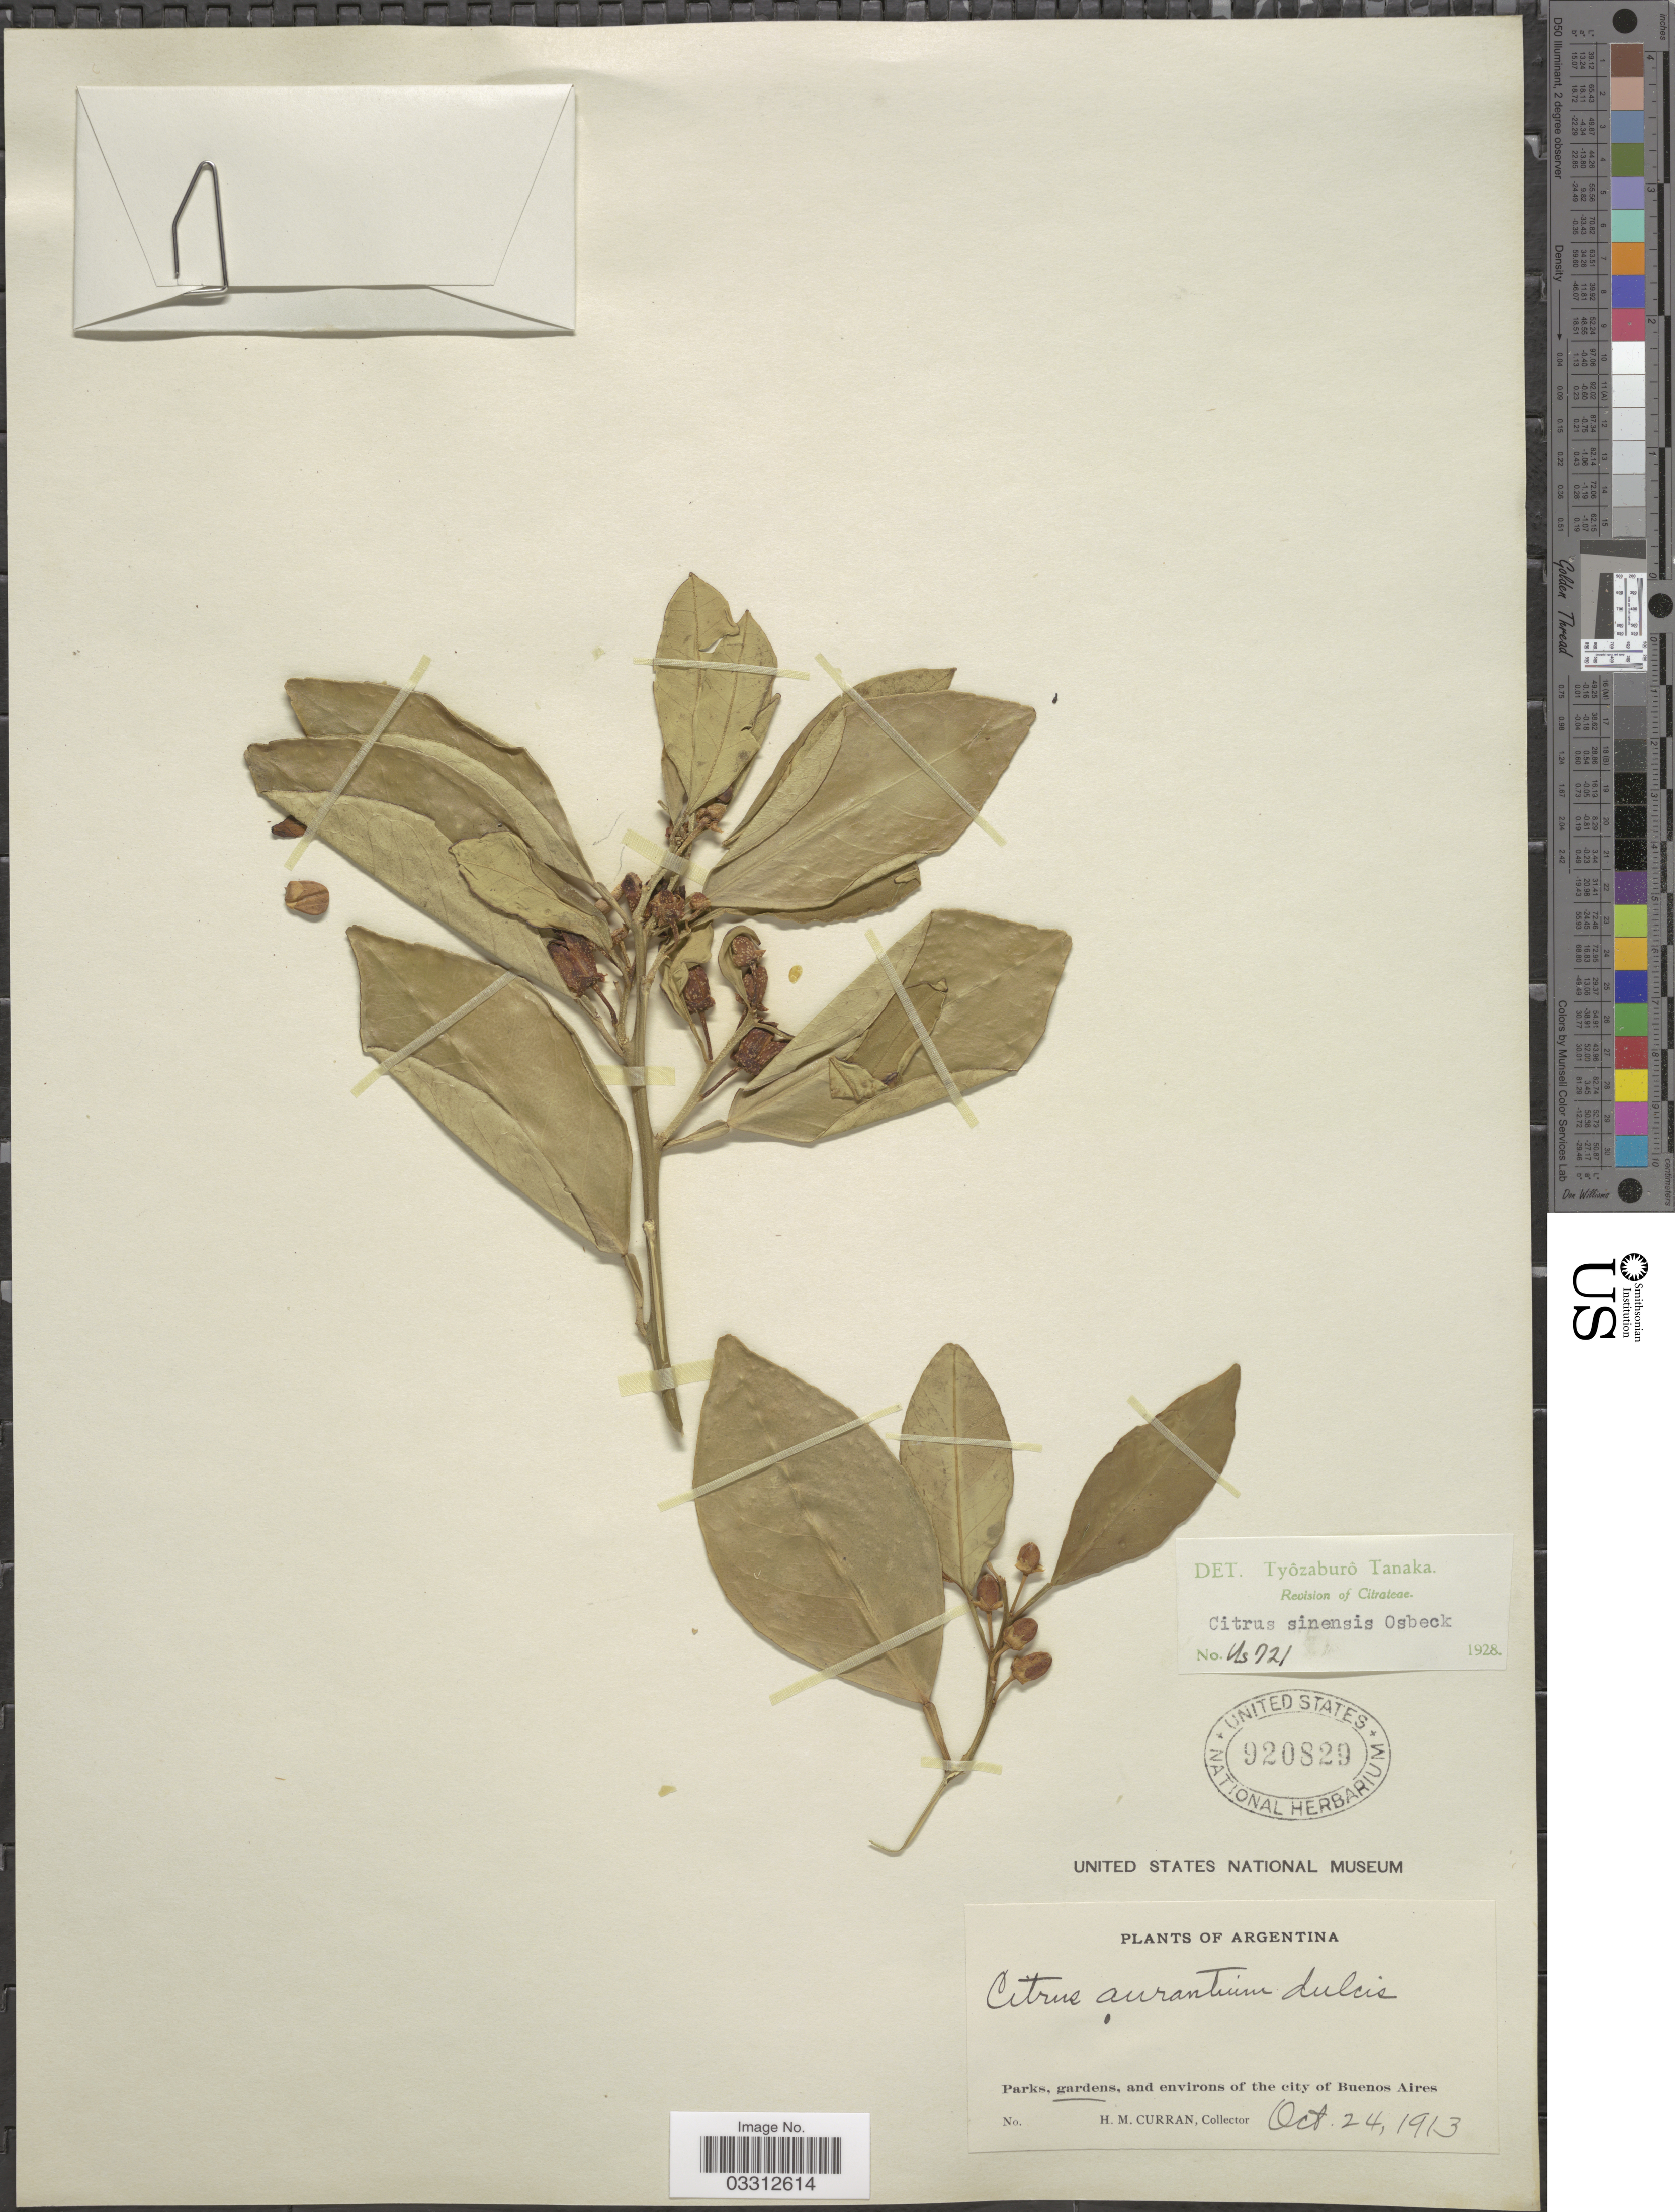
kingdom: Plantae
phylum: Tracheophyta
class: Magnoliopsida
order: Sapindales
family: Rutaceae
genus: Citrus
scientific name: Citrus x sinensis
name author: (L.) Osbeck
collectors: H. M. Curran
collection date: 1913-10-24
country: Argentina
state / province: Buenos Aires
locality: Parks, gardens, and environs of the city of Buenos Aires.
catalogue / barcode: US 920829